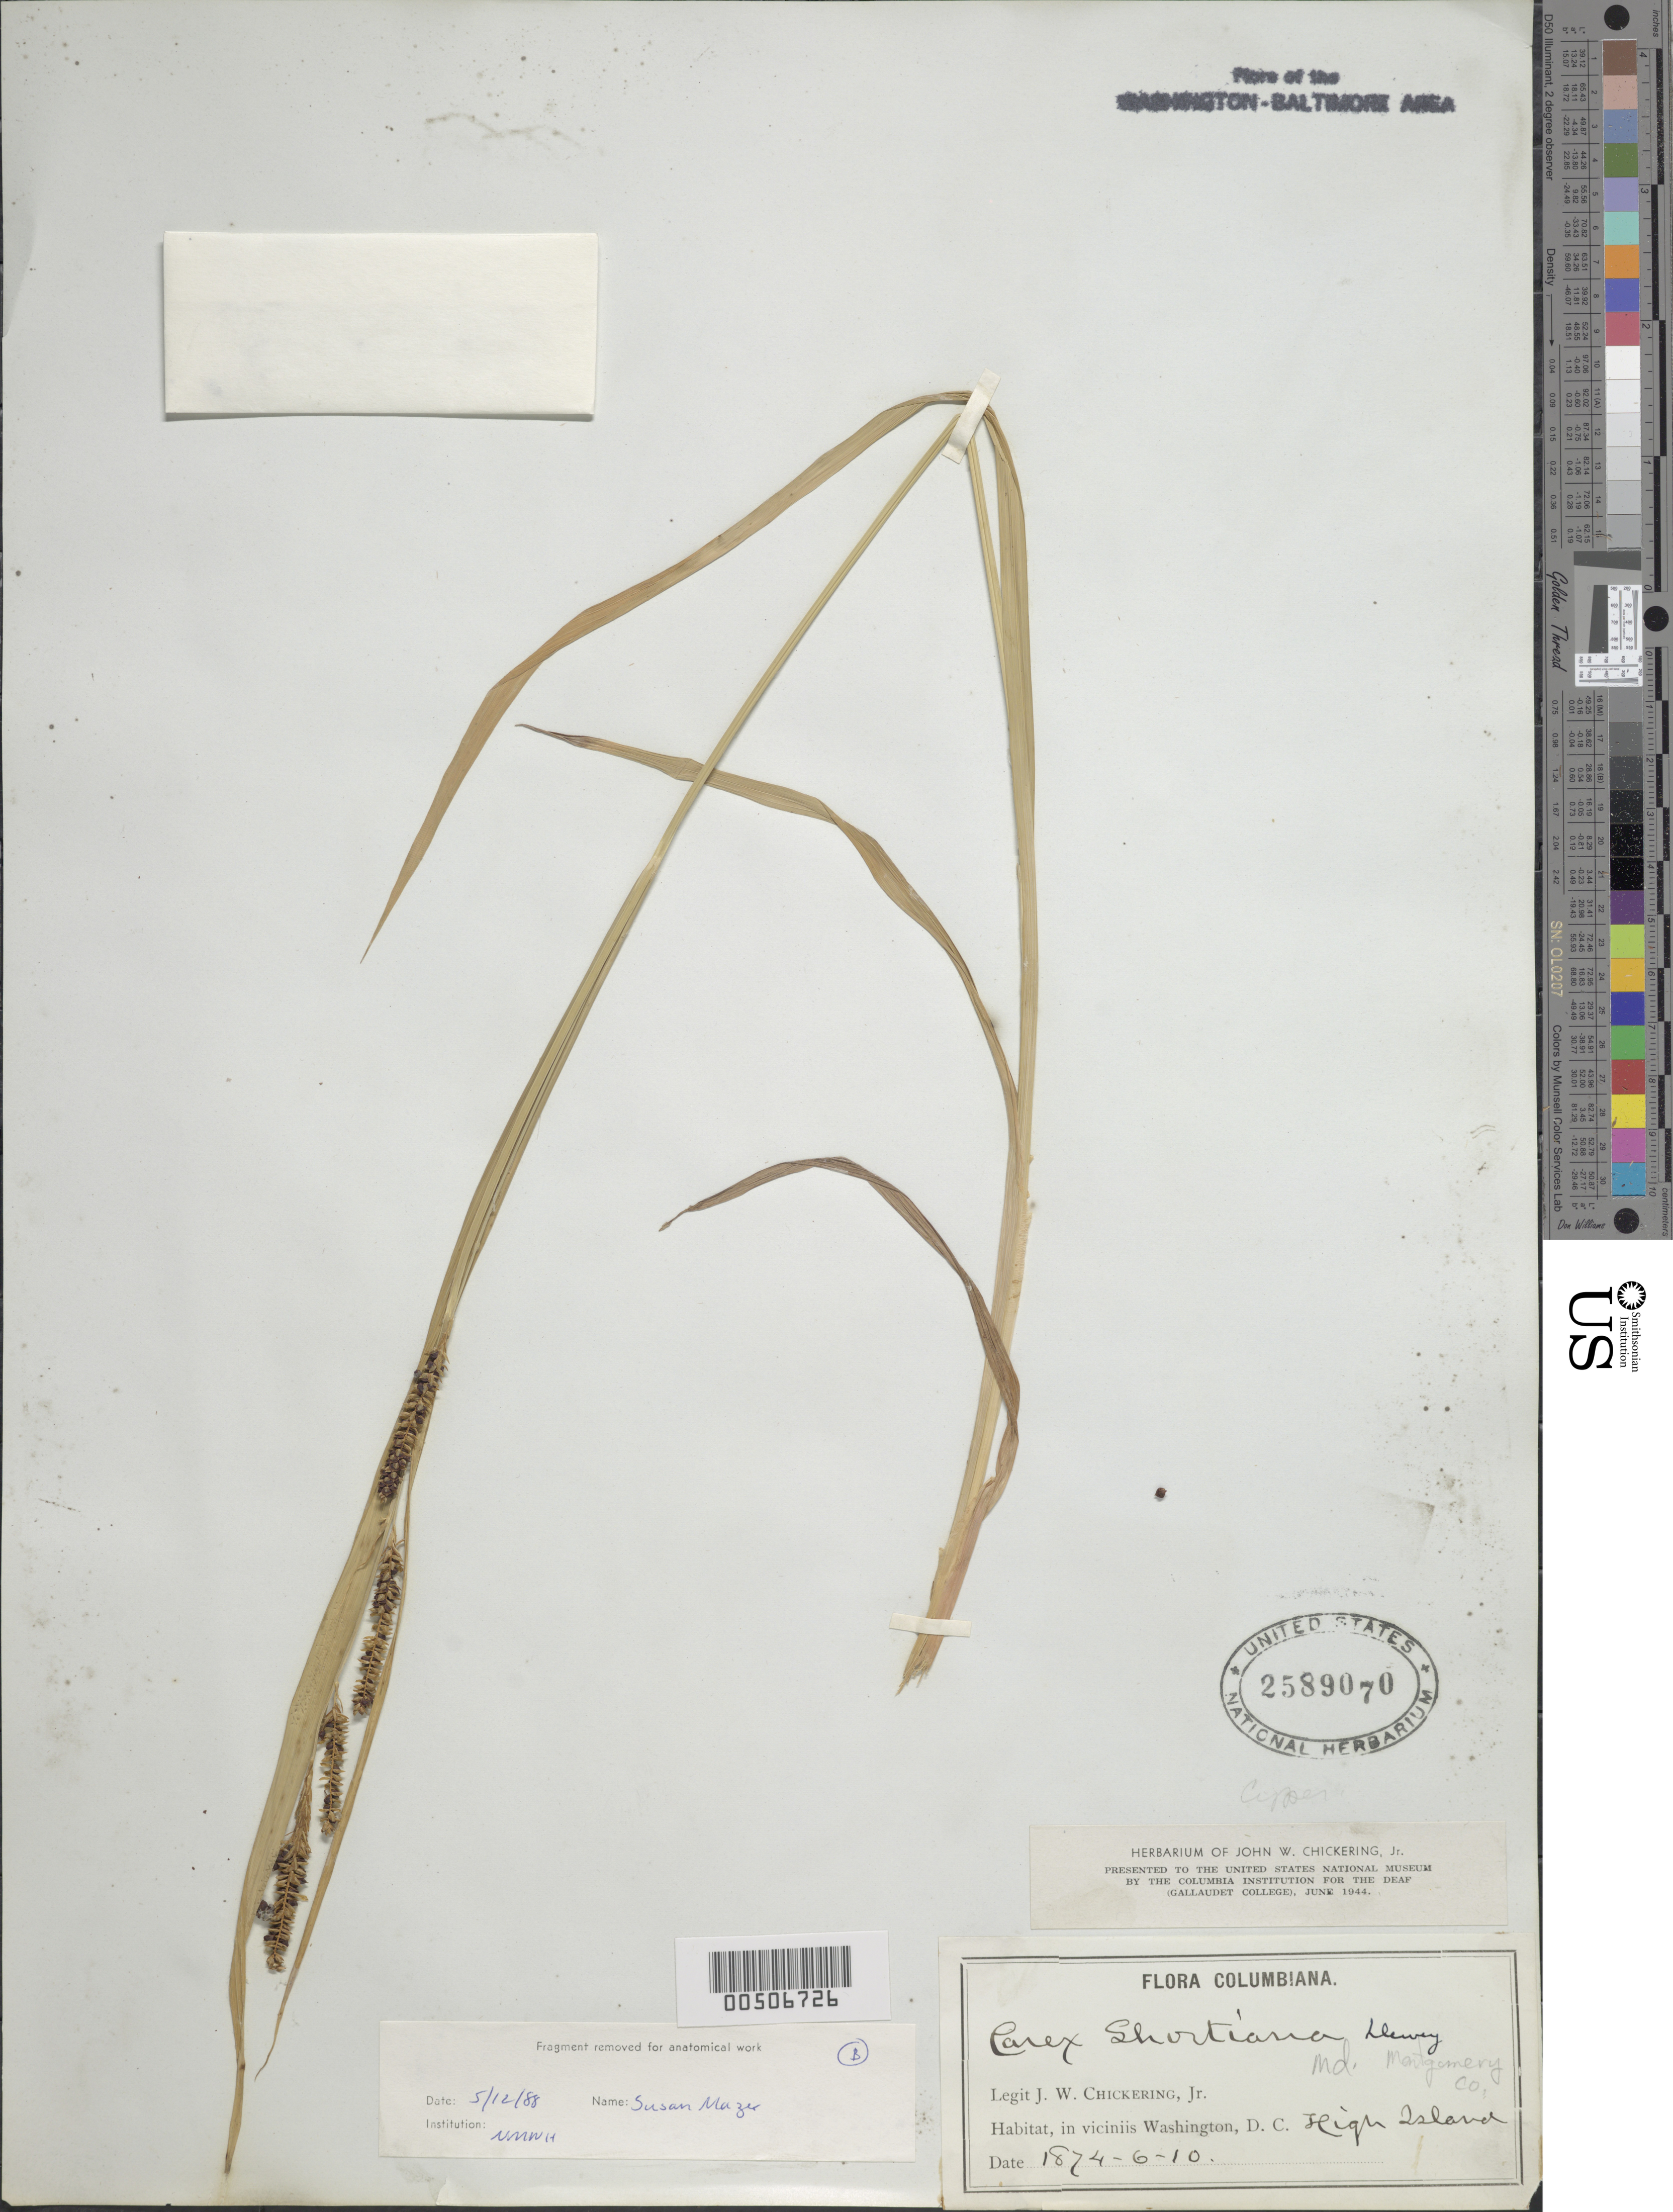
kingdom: Plantae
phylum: Tracheophyta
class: Liliopsida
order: Poales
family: Cyperaceae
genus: Carex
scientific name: Carex shortiana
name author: Dewey & Torr.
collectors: J. W. Chickering Jr.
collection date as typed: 10 Jun 1874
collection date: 1874-06-10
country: United States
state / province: Maryland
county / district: Montgomery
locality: High Island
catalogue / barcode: US 2589070